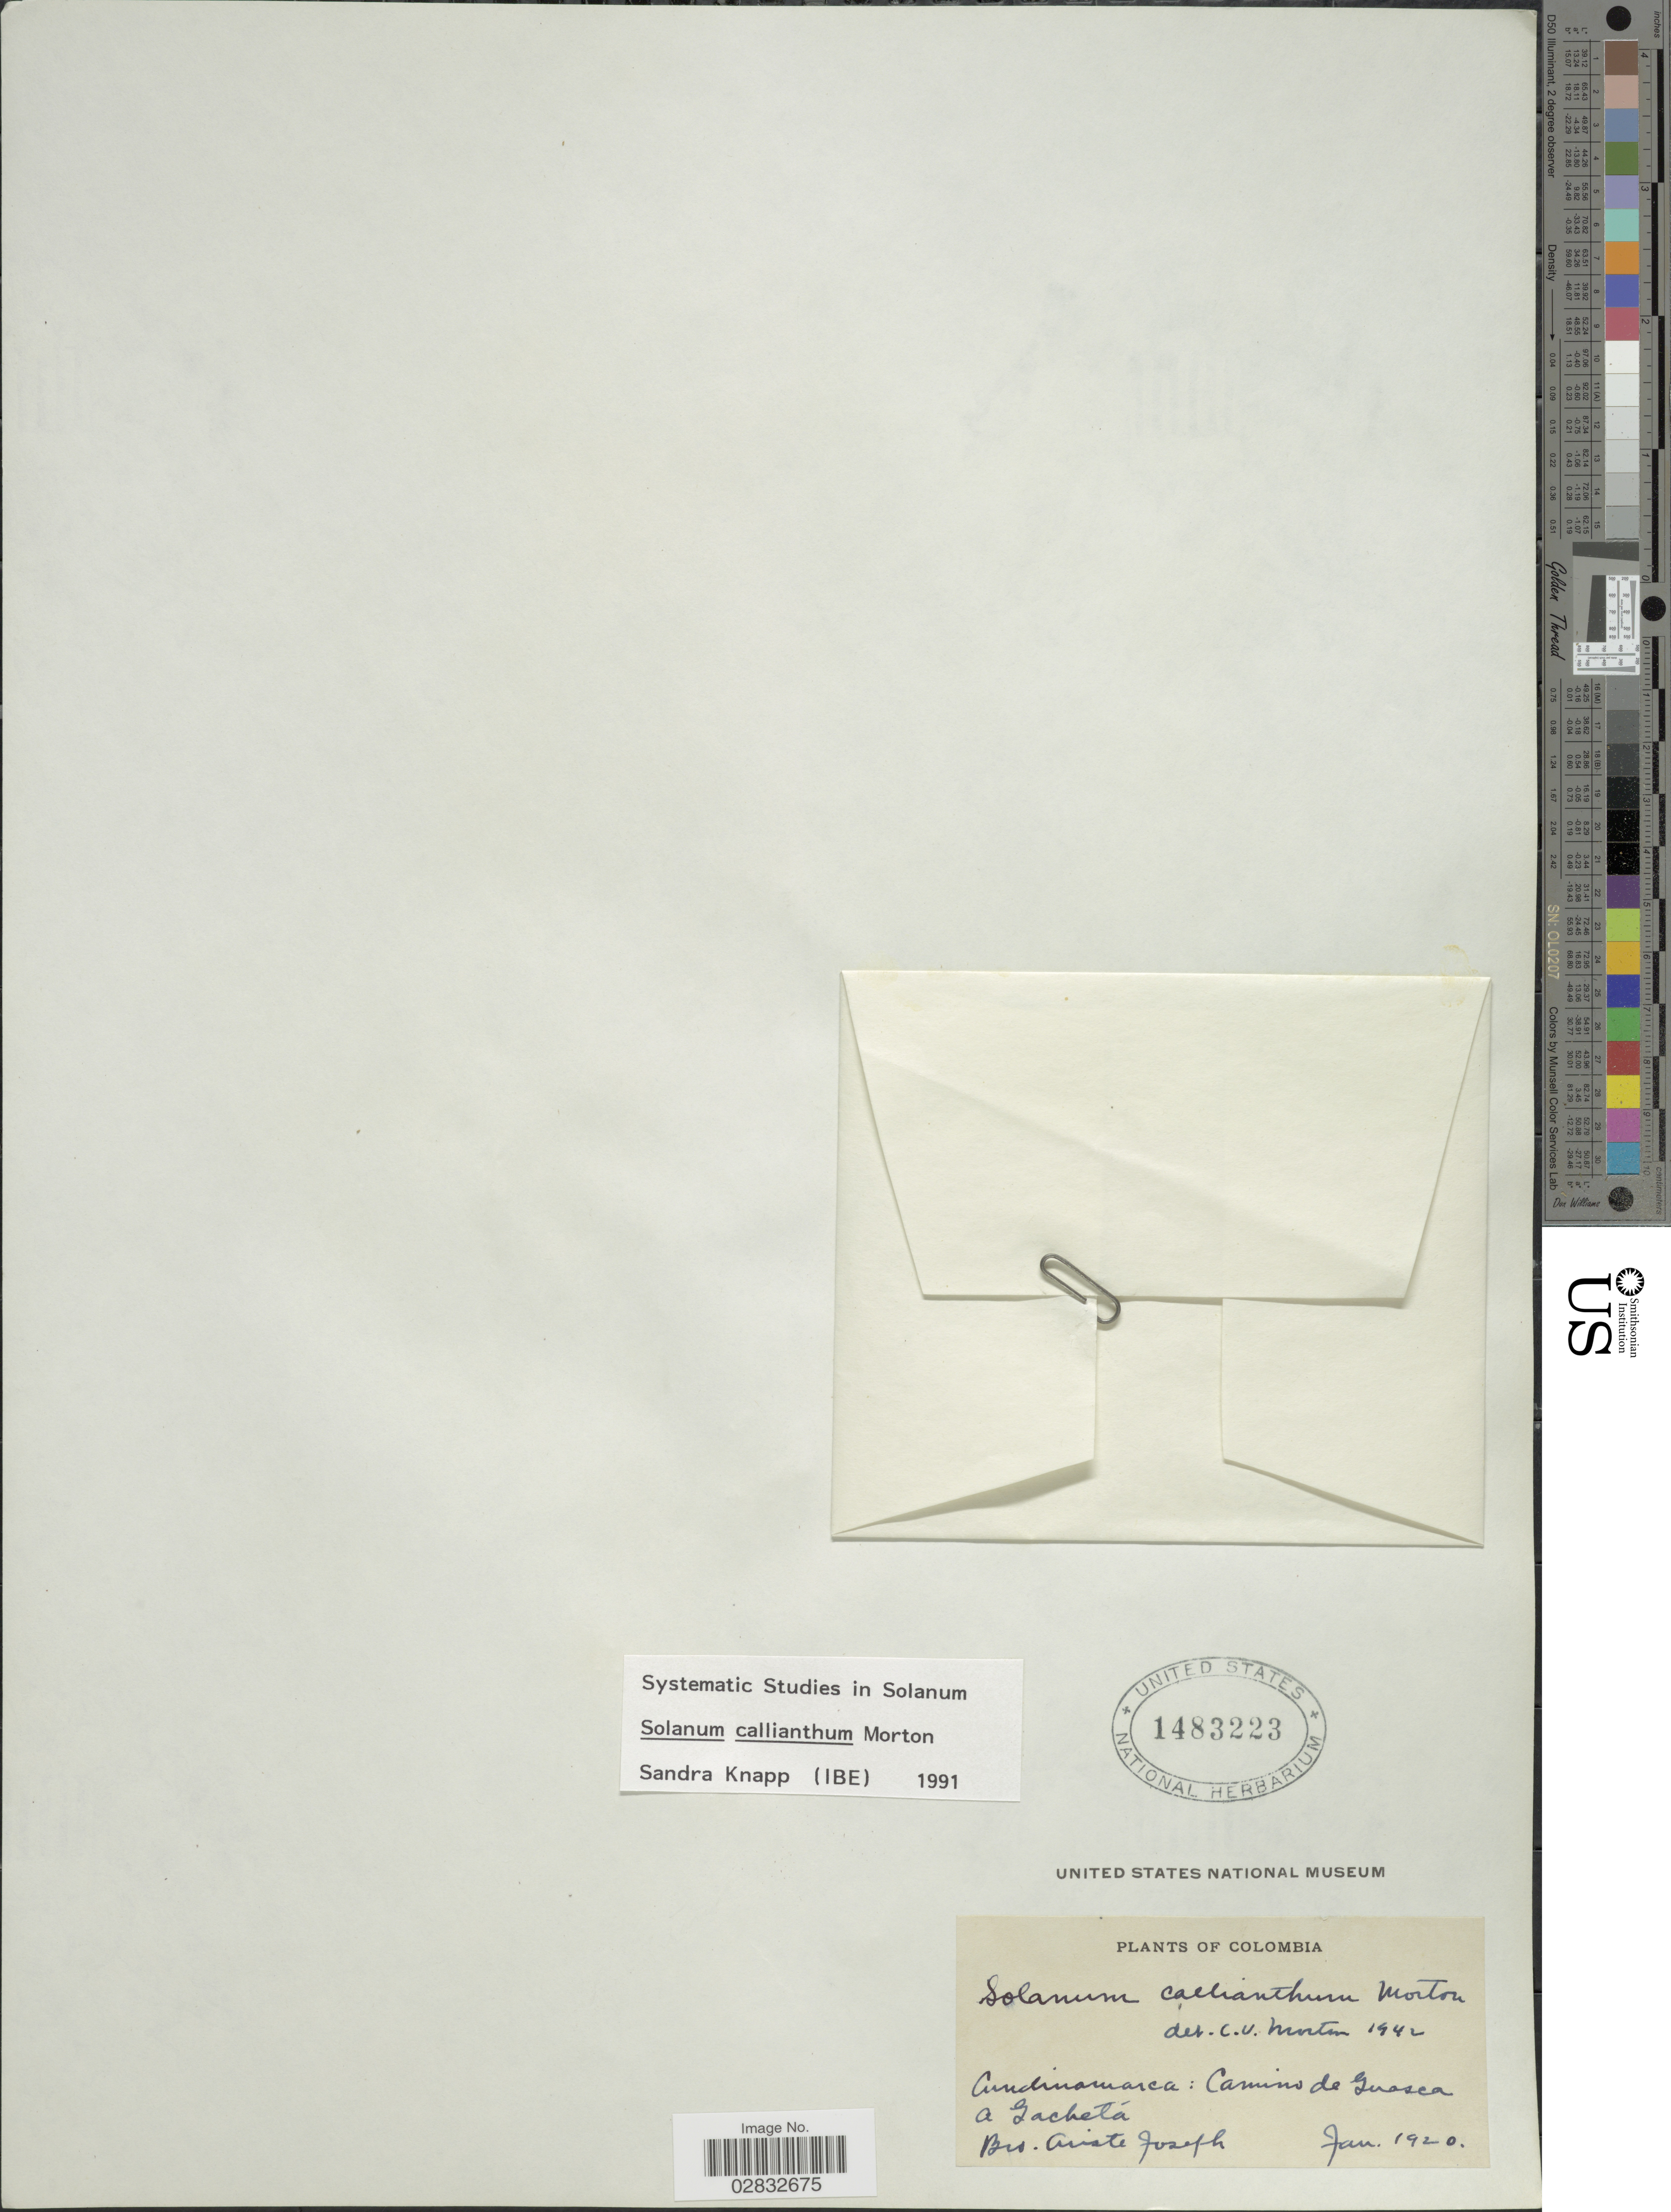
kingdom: Plantae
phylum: Tracheophyta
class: Magnoliopsida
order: Solanales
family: Solanaceae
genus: Solanum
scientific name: Solanum callianthum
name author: C.V. Morton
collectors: Bro. Ariste-Joseph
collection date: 1920-01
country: Colombia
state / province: Cundinamarca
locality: Camino de Guasca a Gachetá.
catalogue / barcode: US 1483223